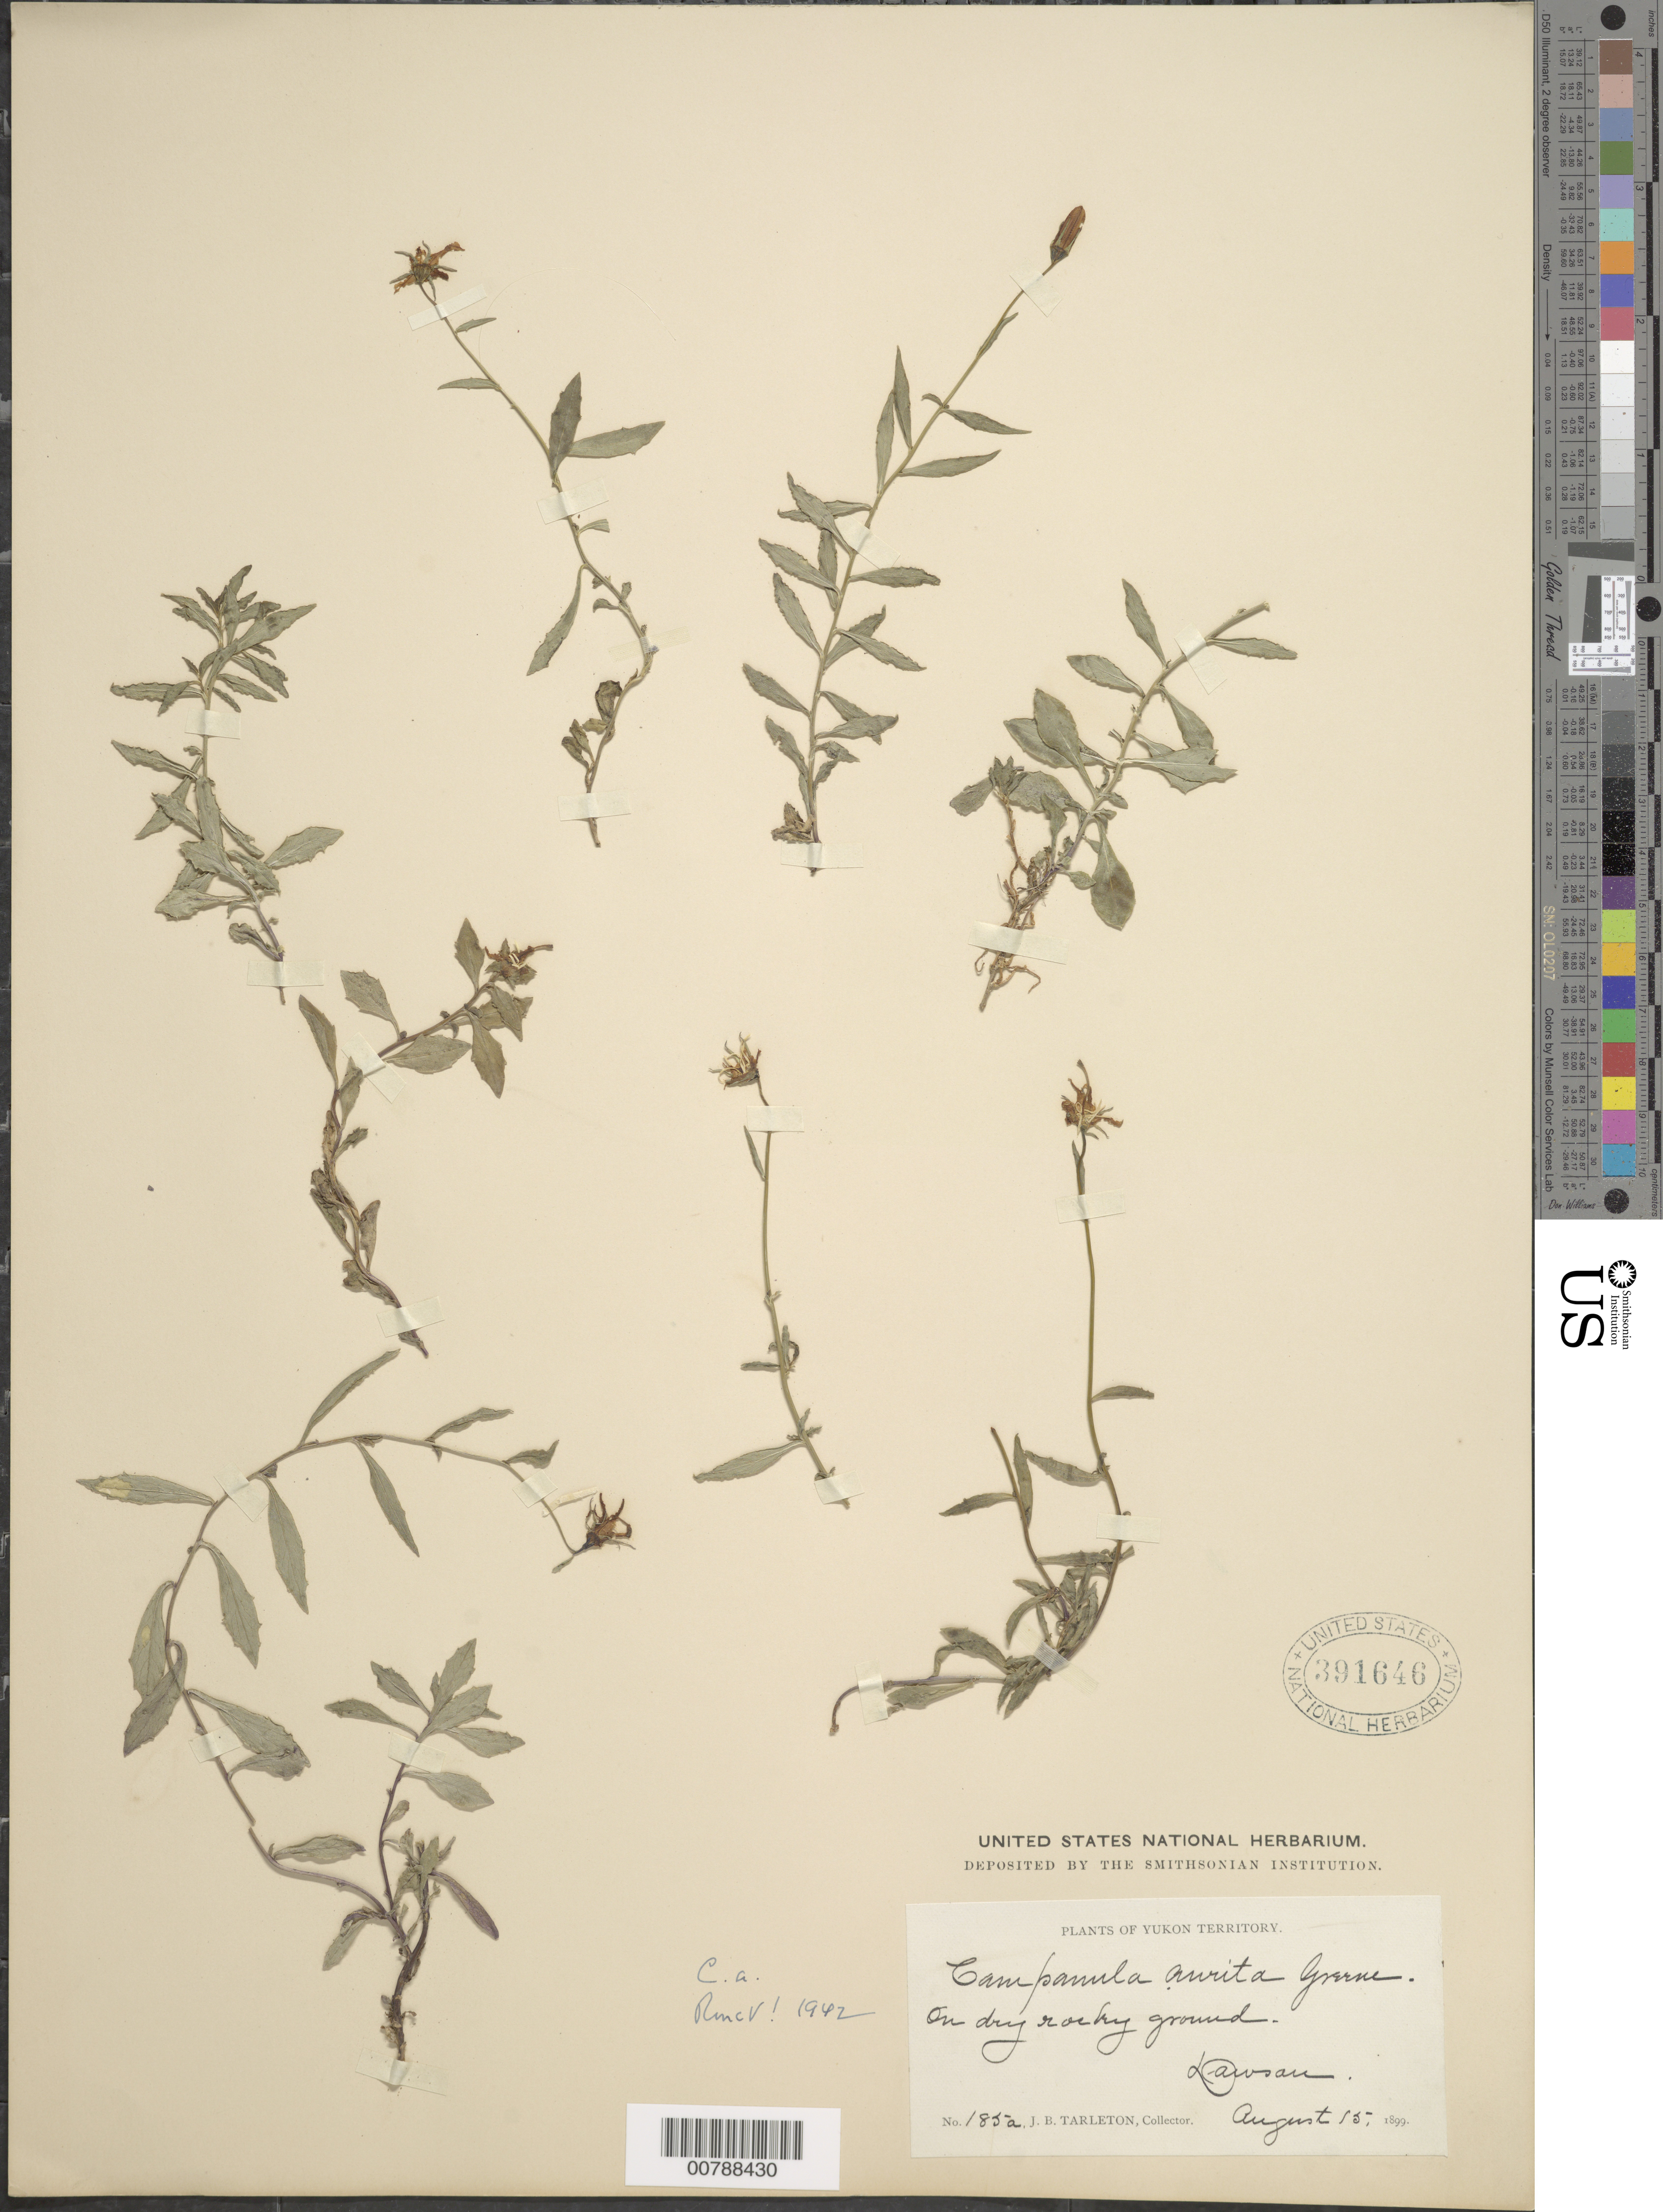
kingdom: Plantae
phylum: Tracheophyta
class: Magnoliopsida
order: Asterales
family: Campanulaceae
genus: Campanula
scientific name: Campanula aurita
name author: Greene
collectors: J. Tarleton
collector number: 185a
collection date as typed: August 19, 1899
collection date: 1899-08-19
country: Canada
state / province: Yukon Territory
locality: Dawson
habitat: On dry rocky ground.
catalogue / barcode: US 391646